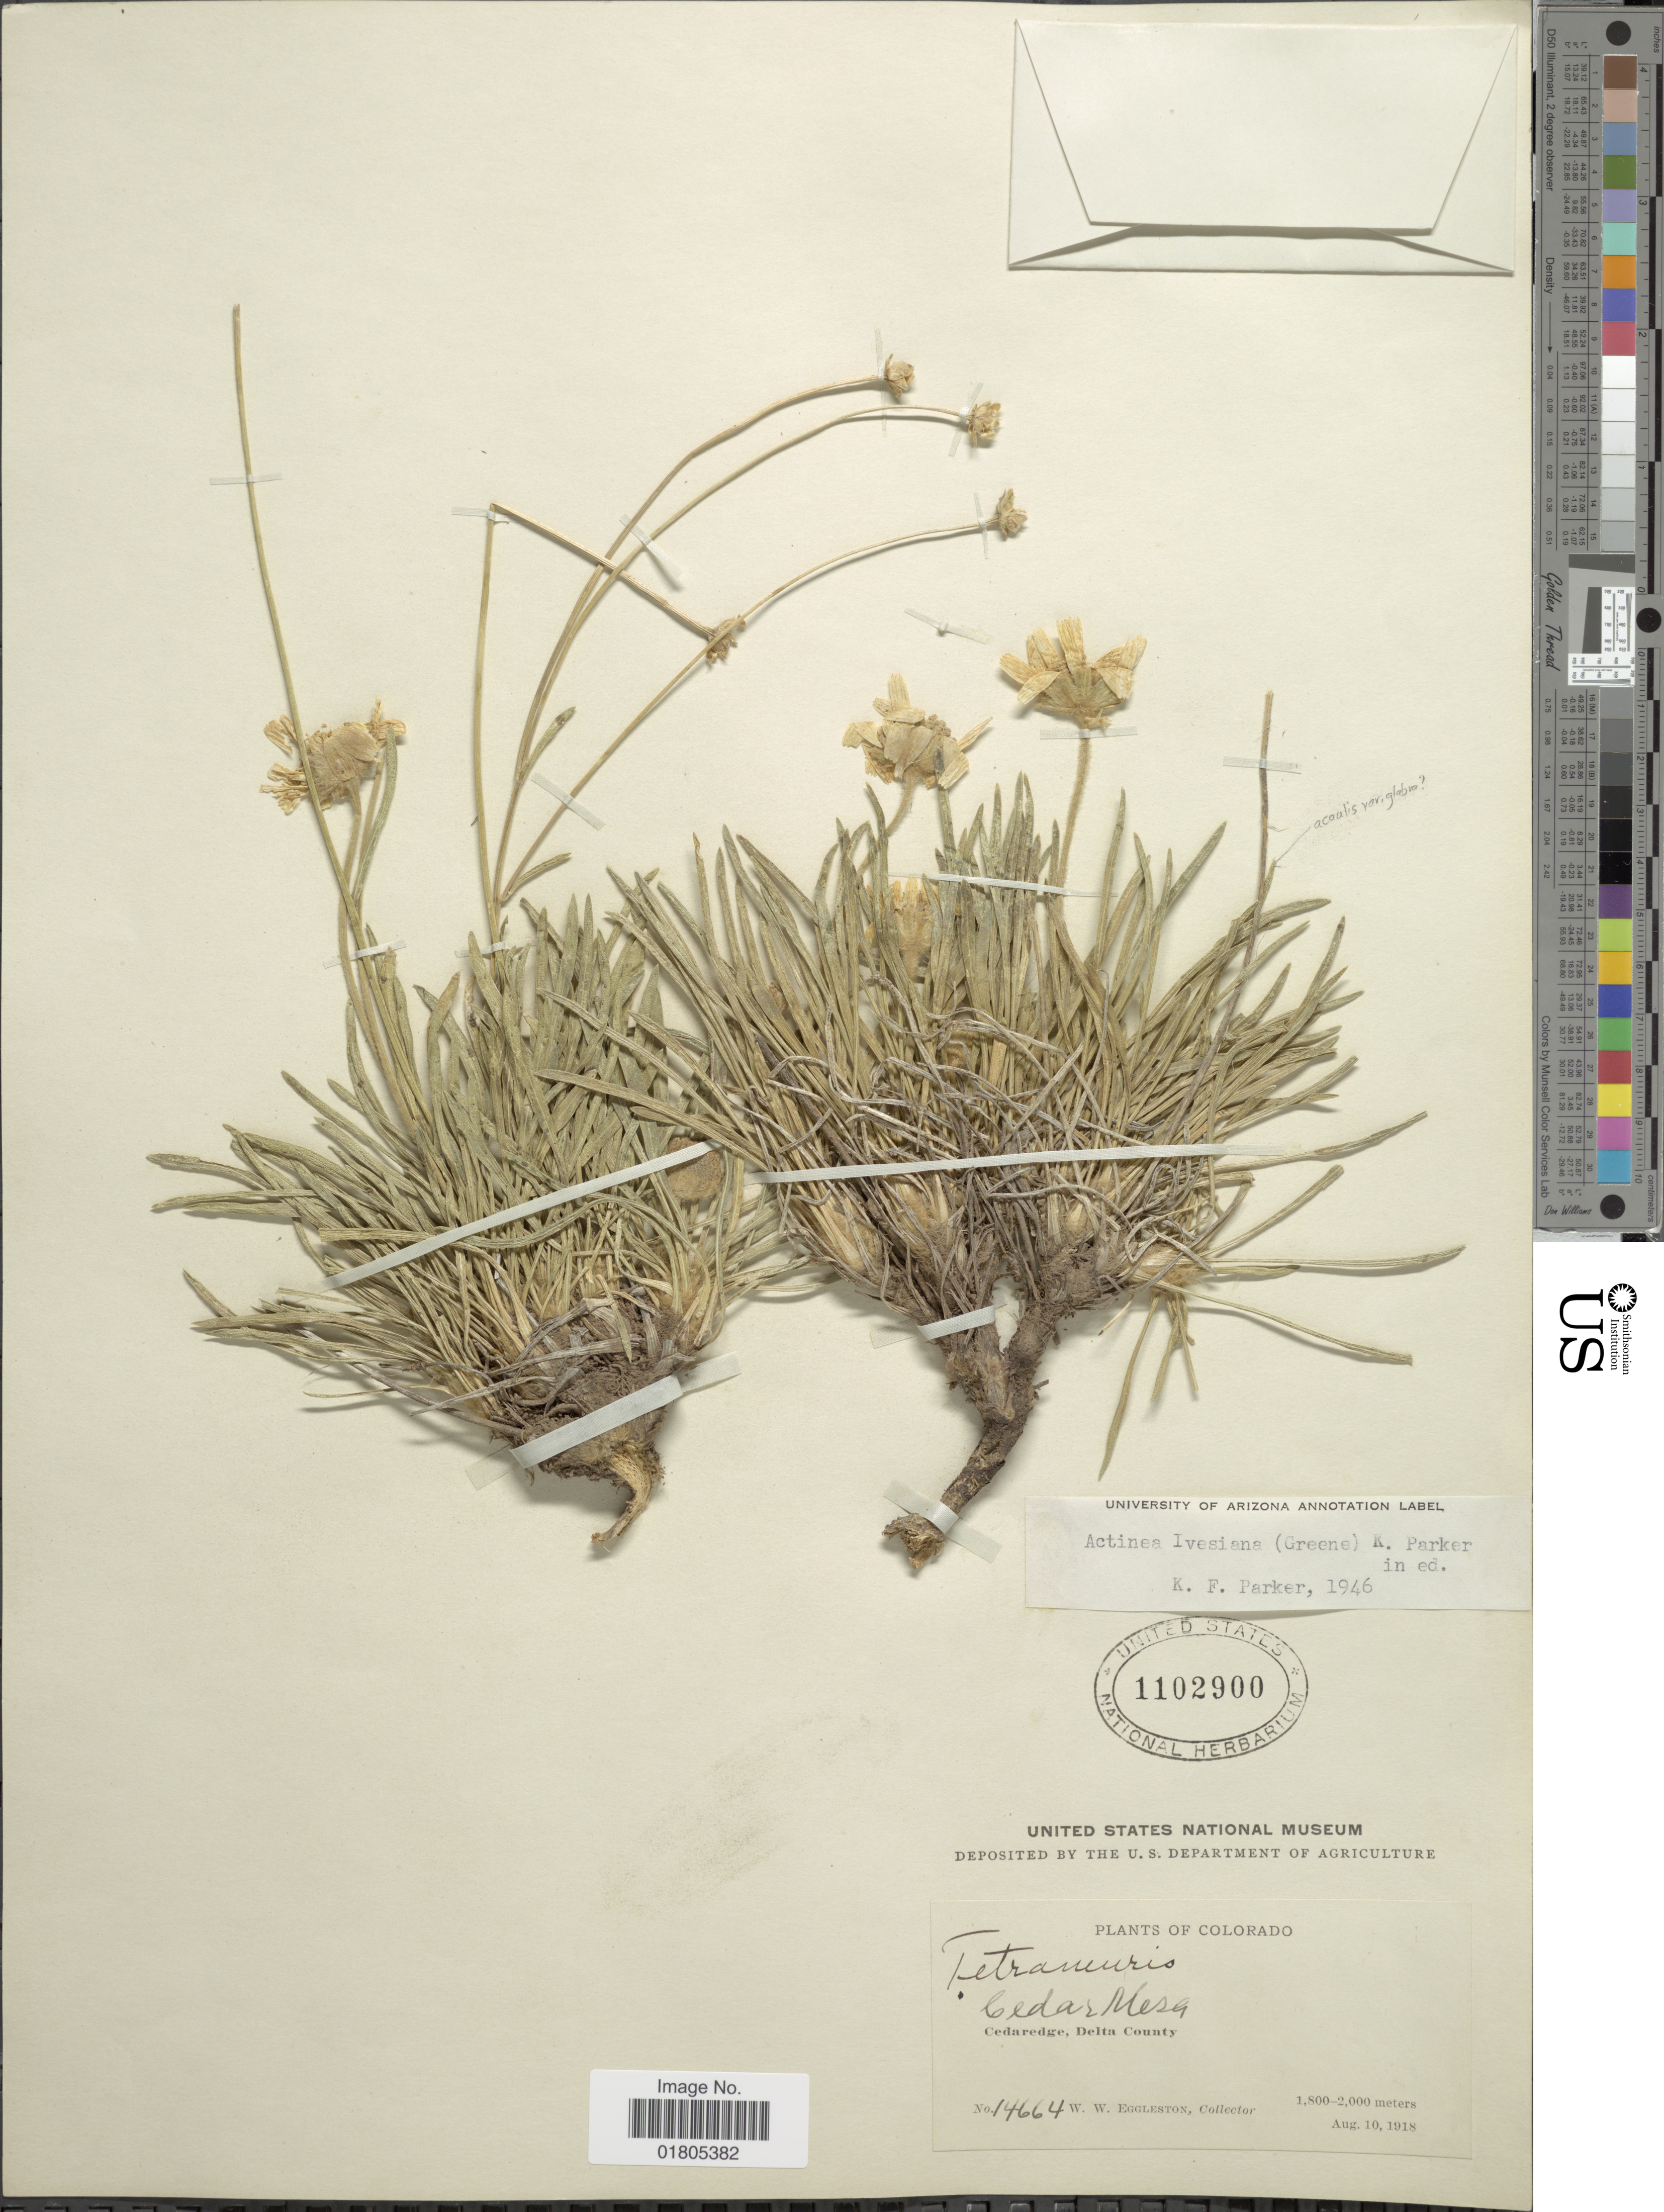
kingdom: Plantae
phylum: Tracheophyta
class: Magnoliopsida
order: Asterales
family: Asteraceae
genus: Actinea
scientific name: Actinea ivesiana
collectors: W. W. Eggleston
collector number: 14664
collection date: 1918-08-10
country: United States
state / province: Colorado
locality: Cedar Mesa. Cedaredge, Delta County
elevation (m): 1800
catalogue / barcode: US 1102900